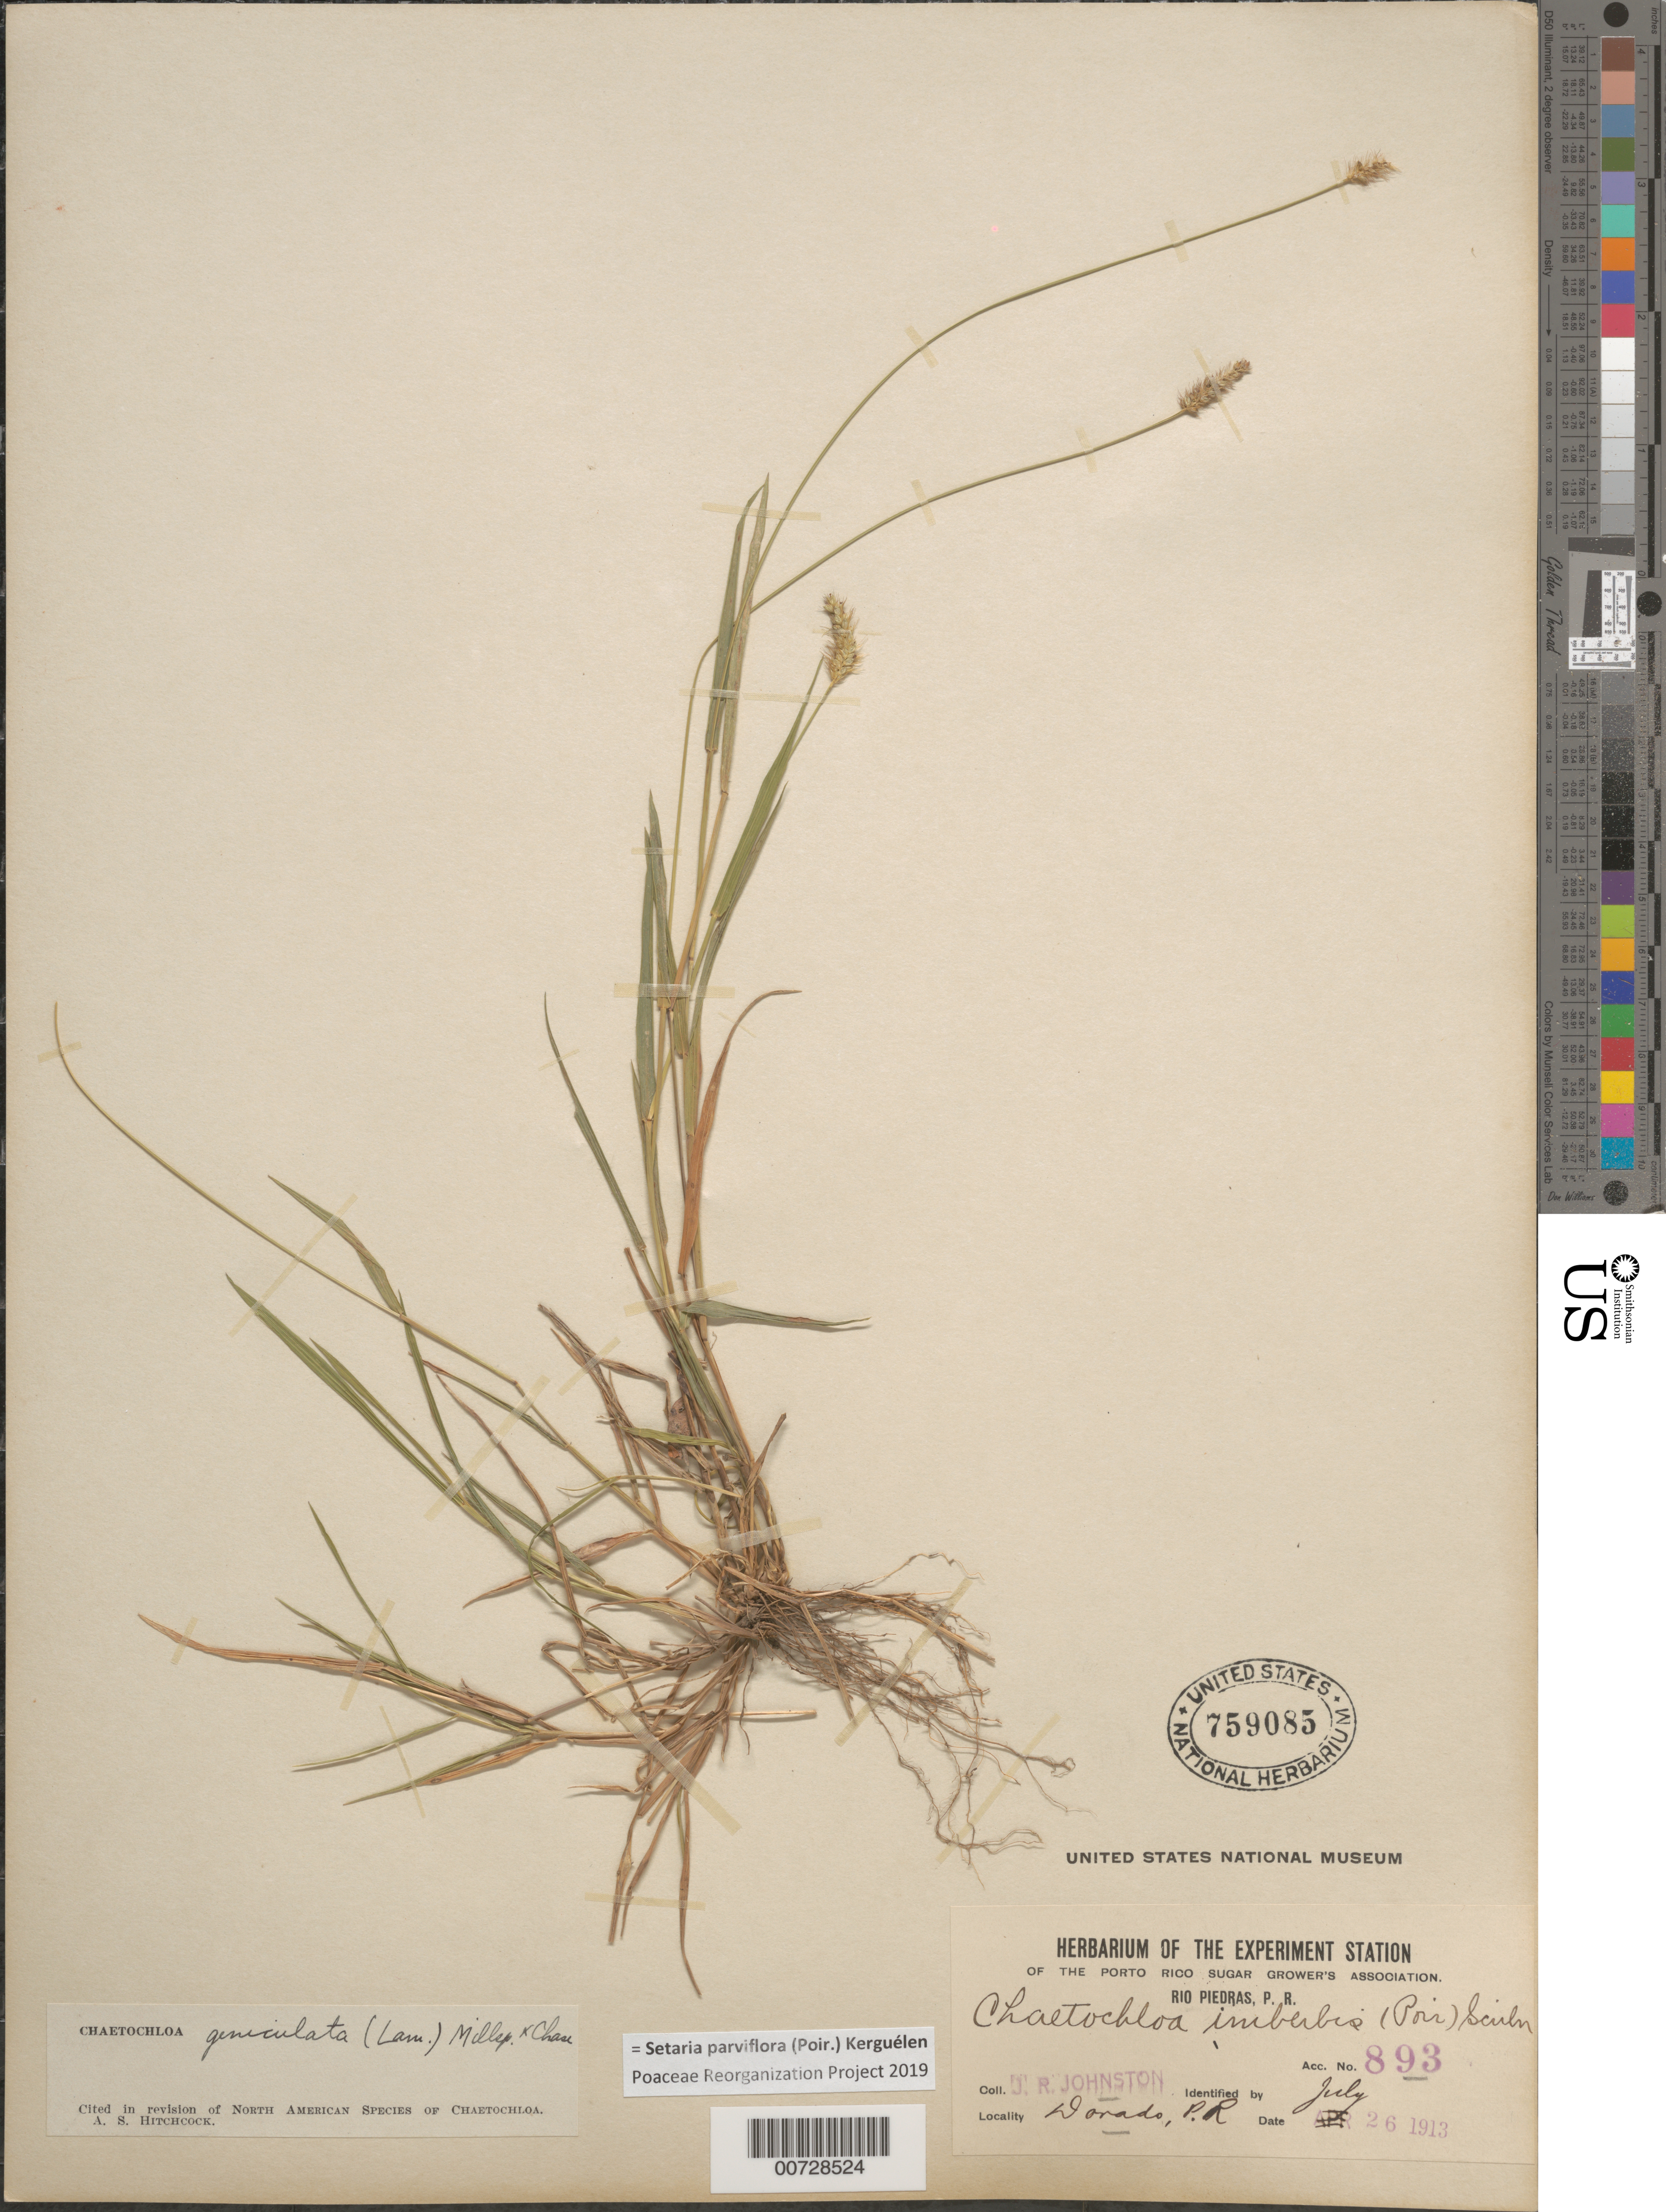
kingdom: Plantae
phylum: Tracheophyta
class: Liliopsida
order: Poales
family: Poaceae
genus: Setaria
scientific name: Setaria parviflora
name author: (Poir.) Kerguélen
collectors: J. Johnston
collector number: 893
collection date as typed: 26 Jul 1913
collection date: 1913-07-26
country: Puerto Rico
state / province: Dorado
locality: Dorado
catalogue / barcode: US 759085